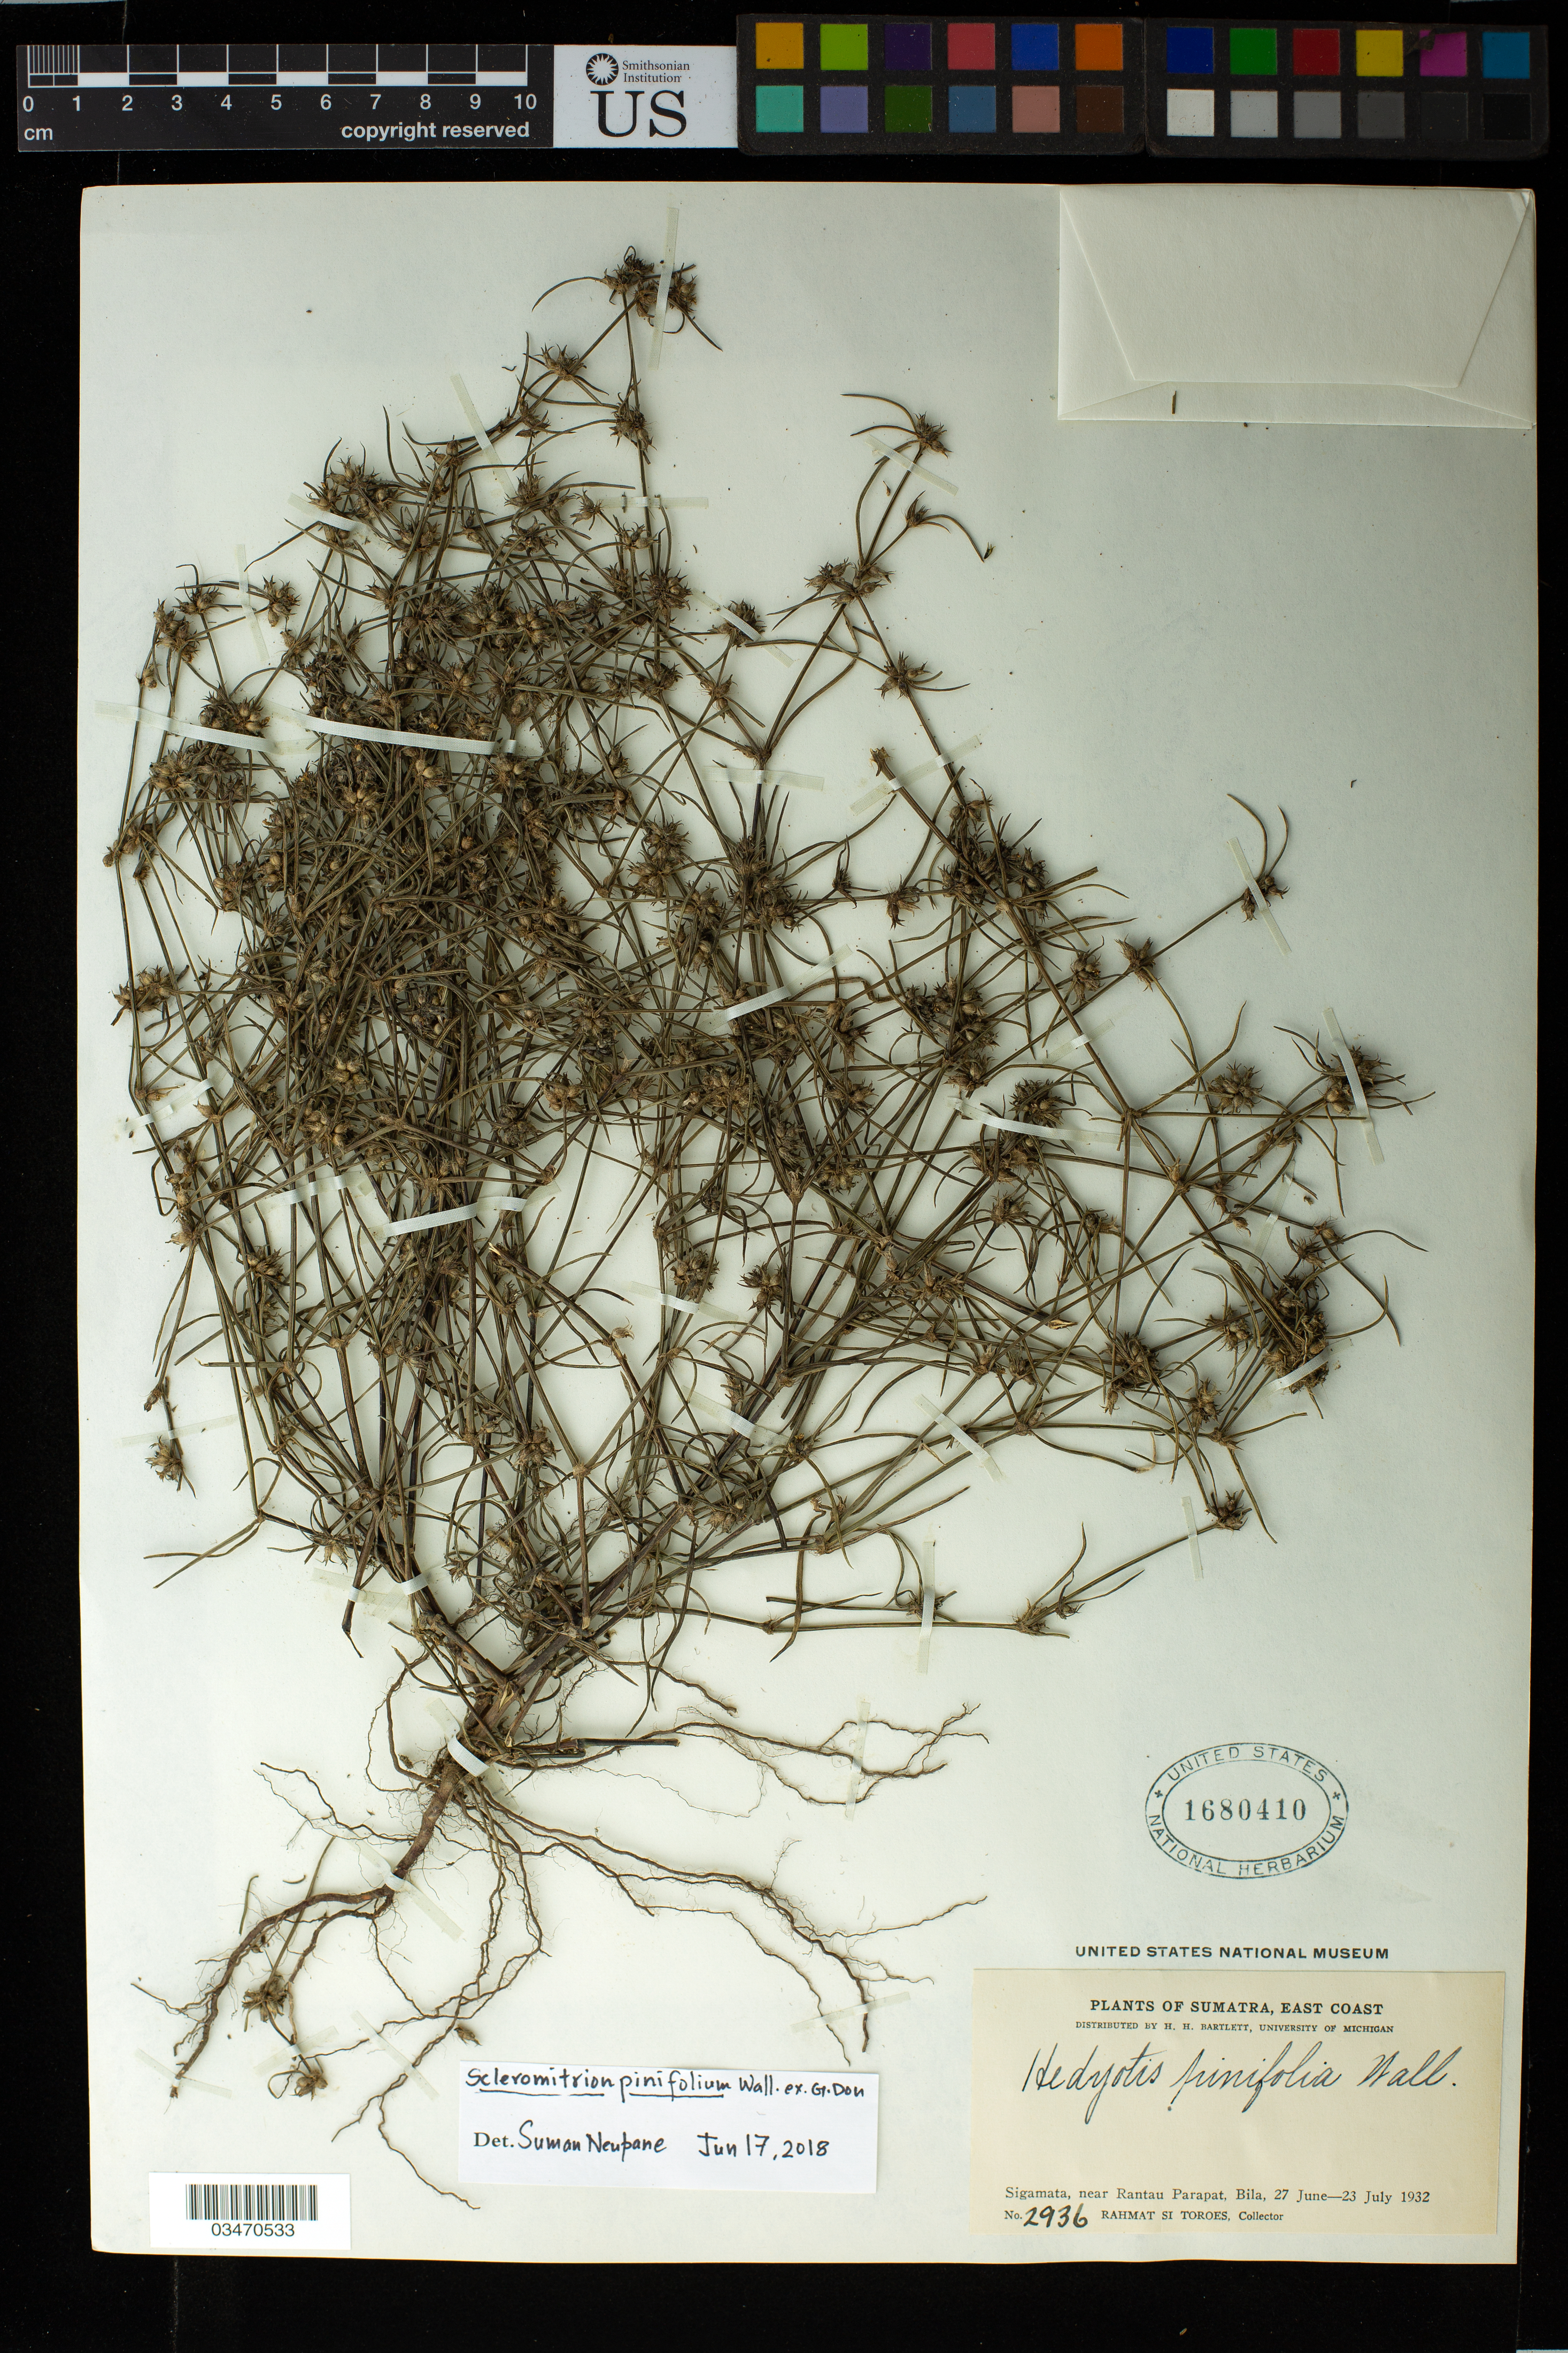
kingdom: Plantae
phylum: Tracheophyta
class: Magnoliopsida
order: Gentianales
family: Rubiaceae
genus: Scleromitrion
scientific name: Scleromitrion pinifolium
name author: (Wall. ex G. Don) R.J. Wang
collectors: Rahmat Si Boeea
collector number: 2936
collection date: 1932-06-27/1932-07-23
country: Indonesia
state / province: Sumatra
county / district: Sumatera Utara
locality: Sigamata, near Rantau Parapat, Bila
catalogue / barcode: US 1680410